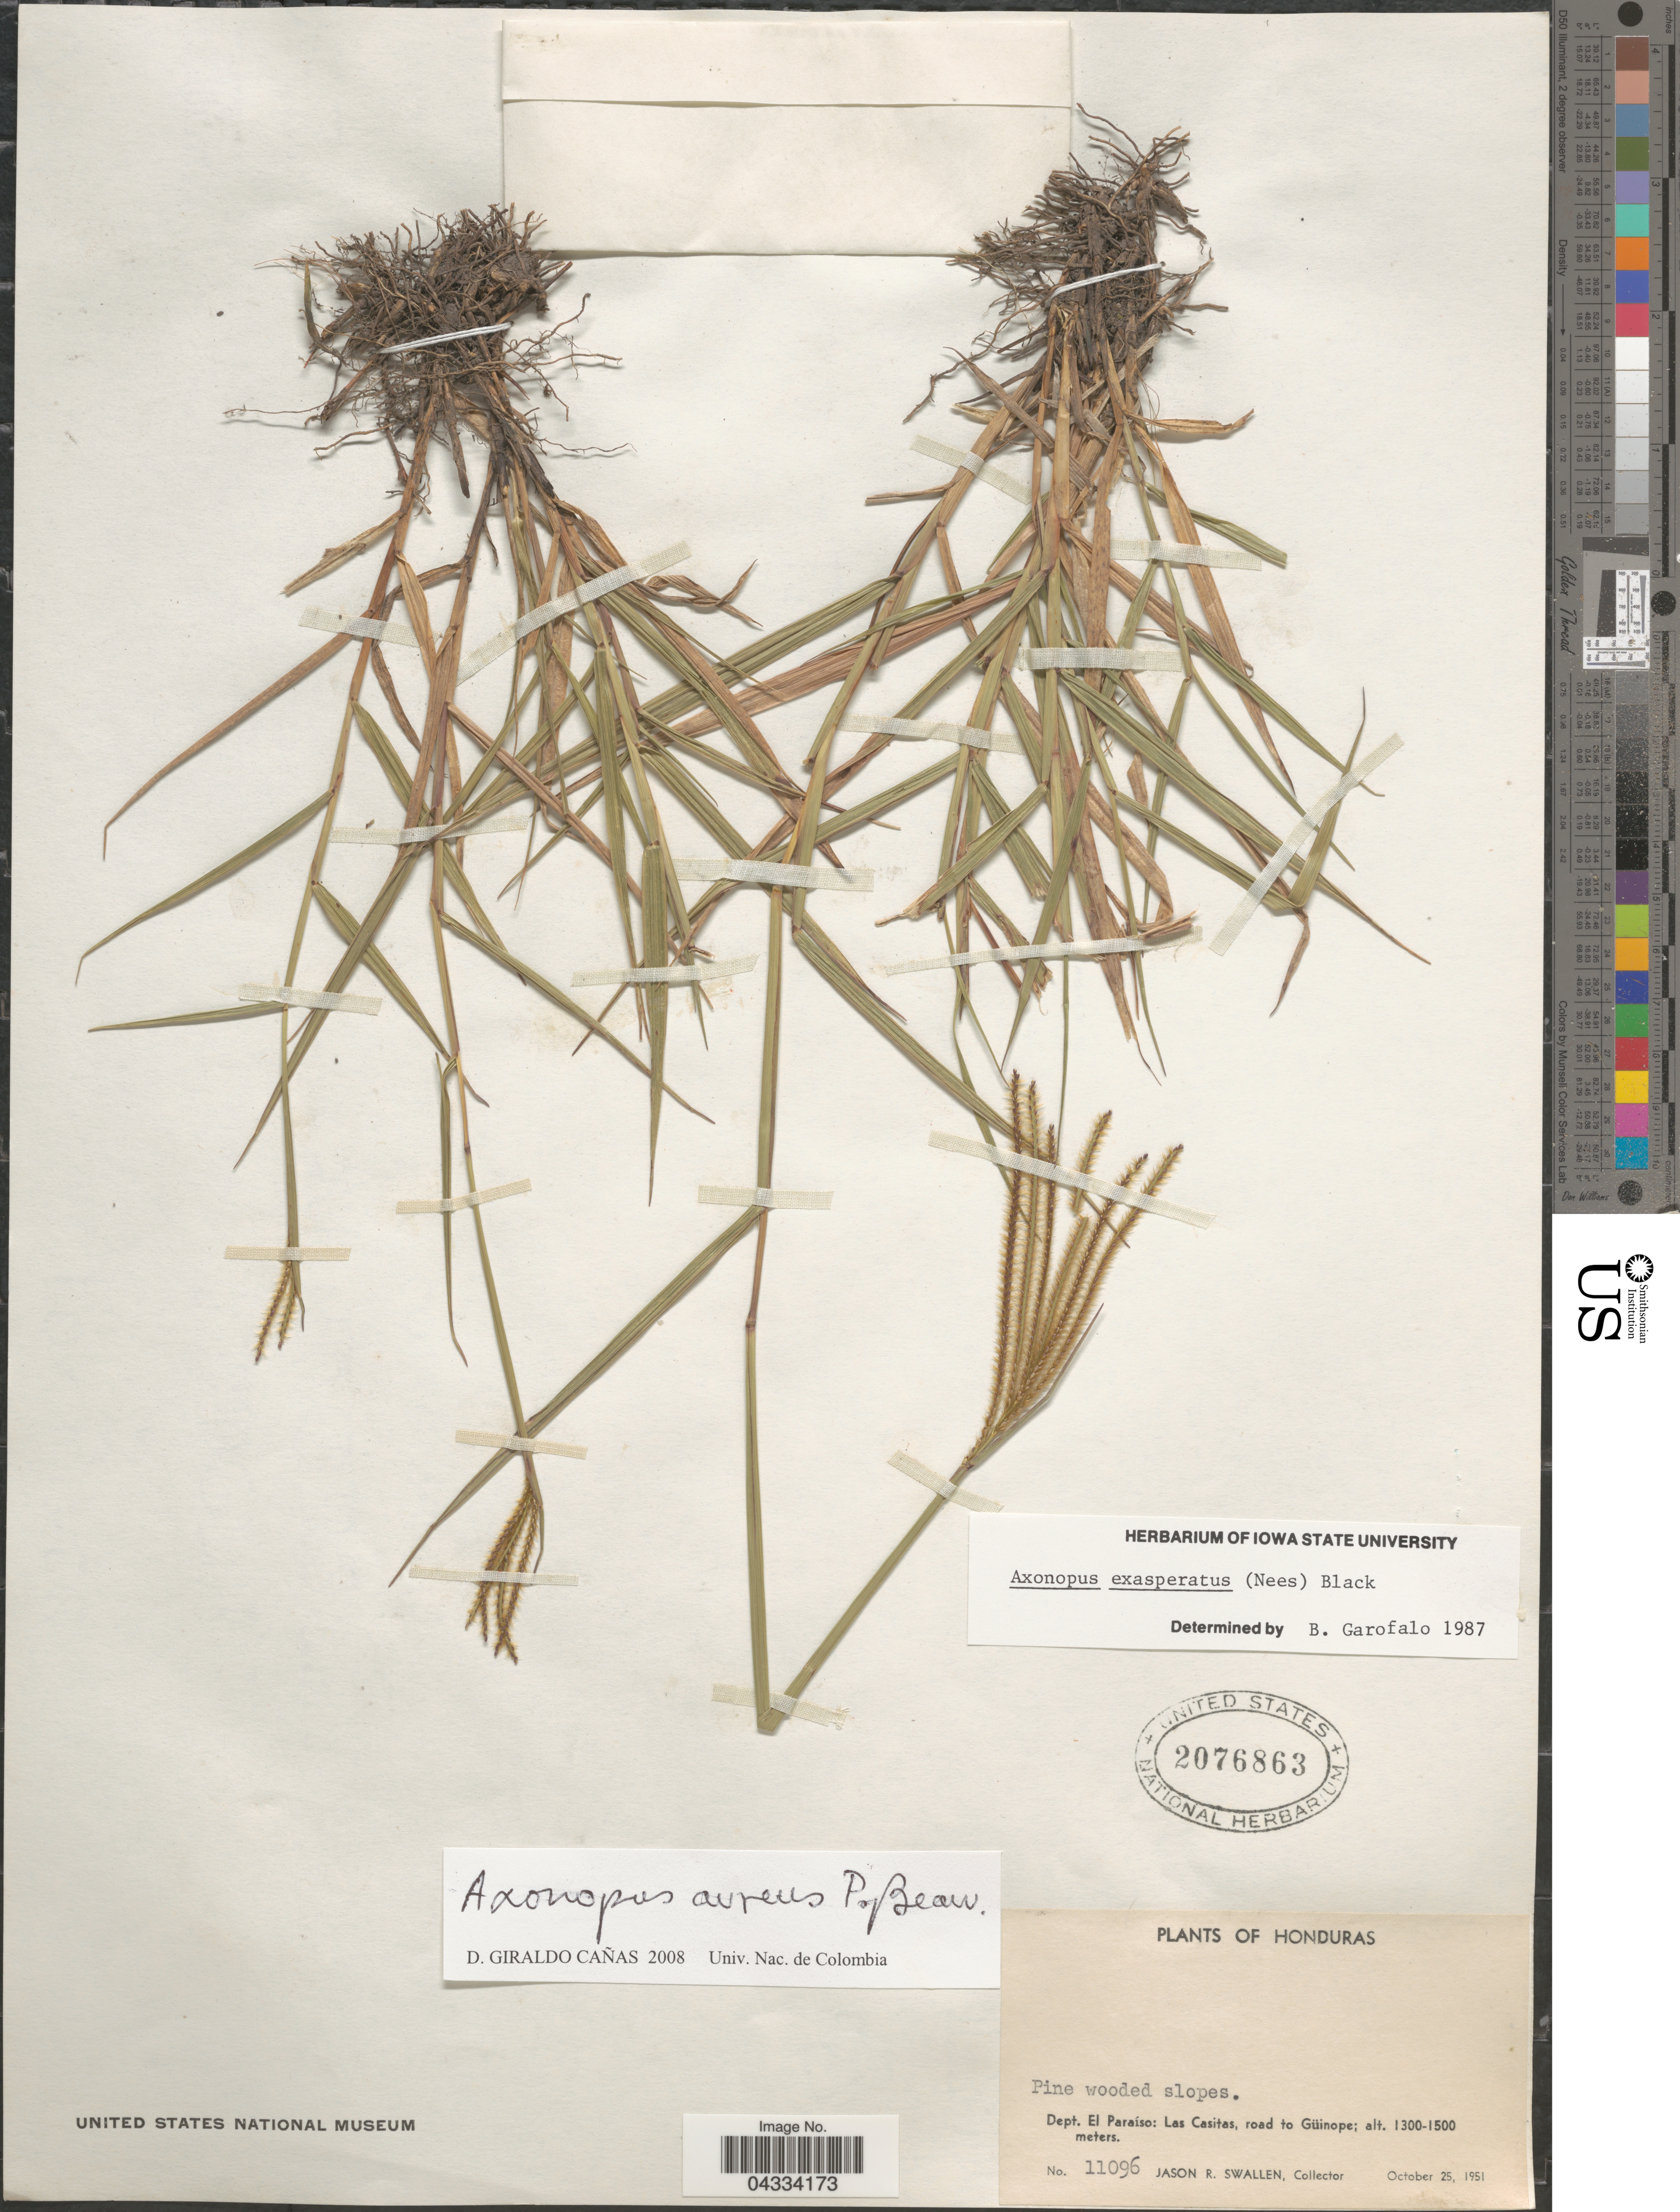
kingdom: Plantae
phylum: Tracheophyta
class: Liliopsida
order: Poales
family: Poaceae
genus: Axonopus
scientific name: Axonopus aureus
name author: P. Beauv.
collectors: J. R. Swallen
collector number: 11096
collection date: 1951-10-25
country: Honduras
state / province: El Paraiso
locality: Pine wooded slopes. Dept. El Paraíso: Las Casitas, road to Güinope.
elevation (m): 1300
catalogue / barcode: US 2076863